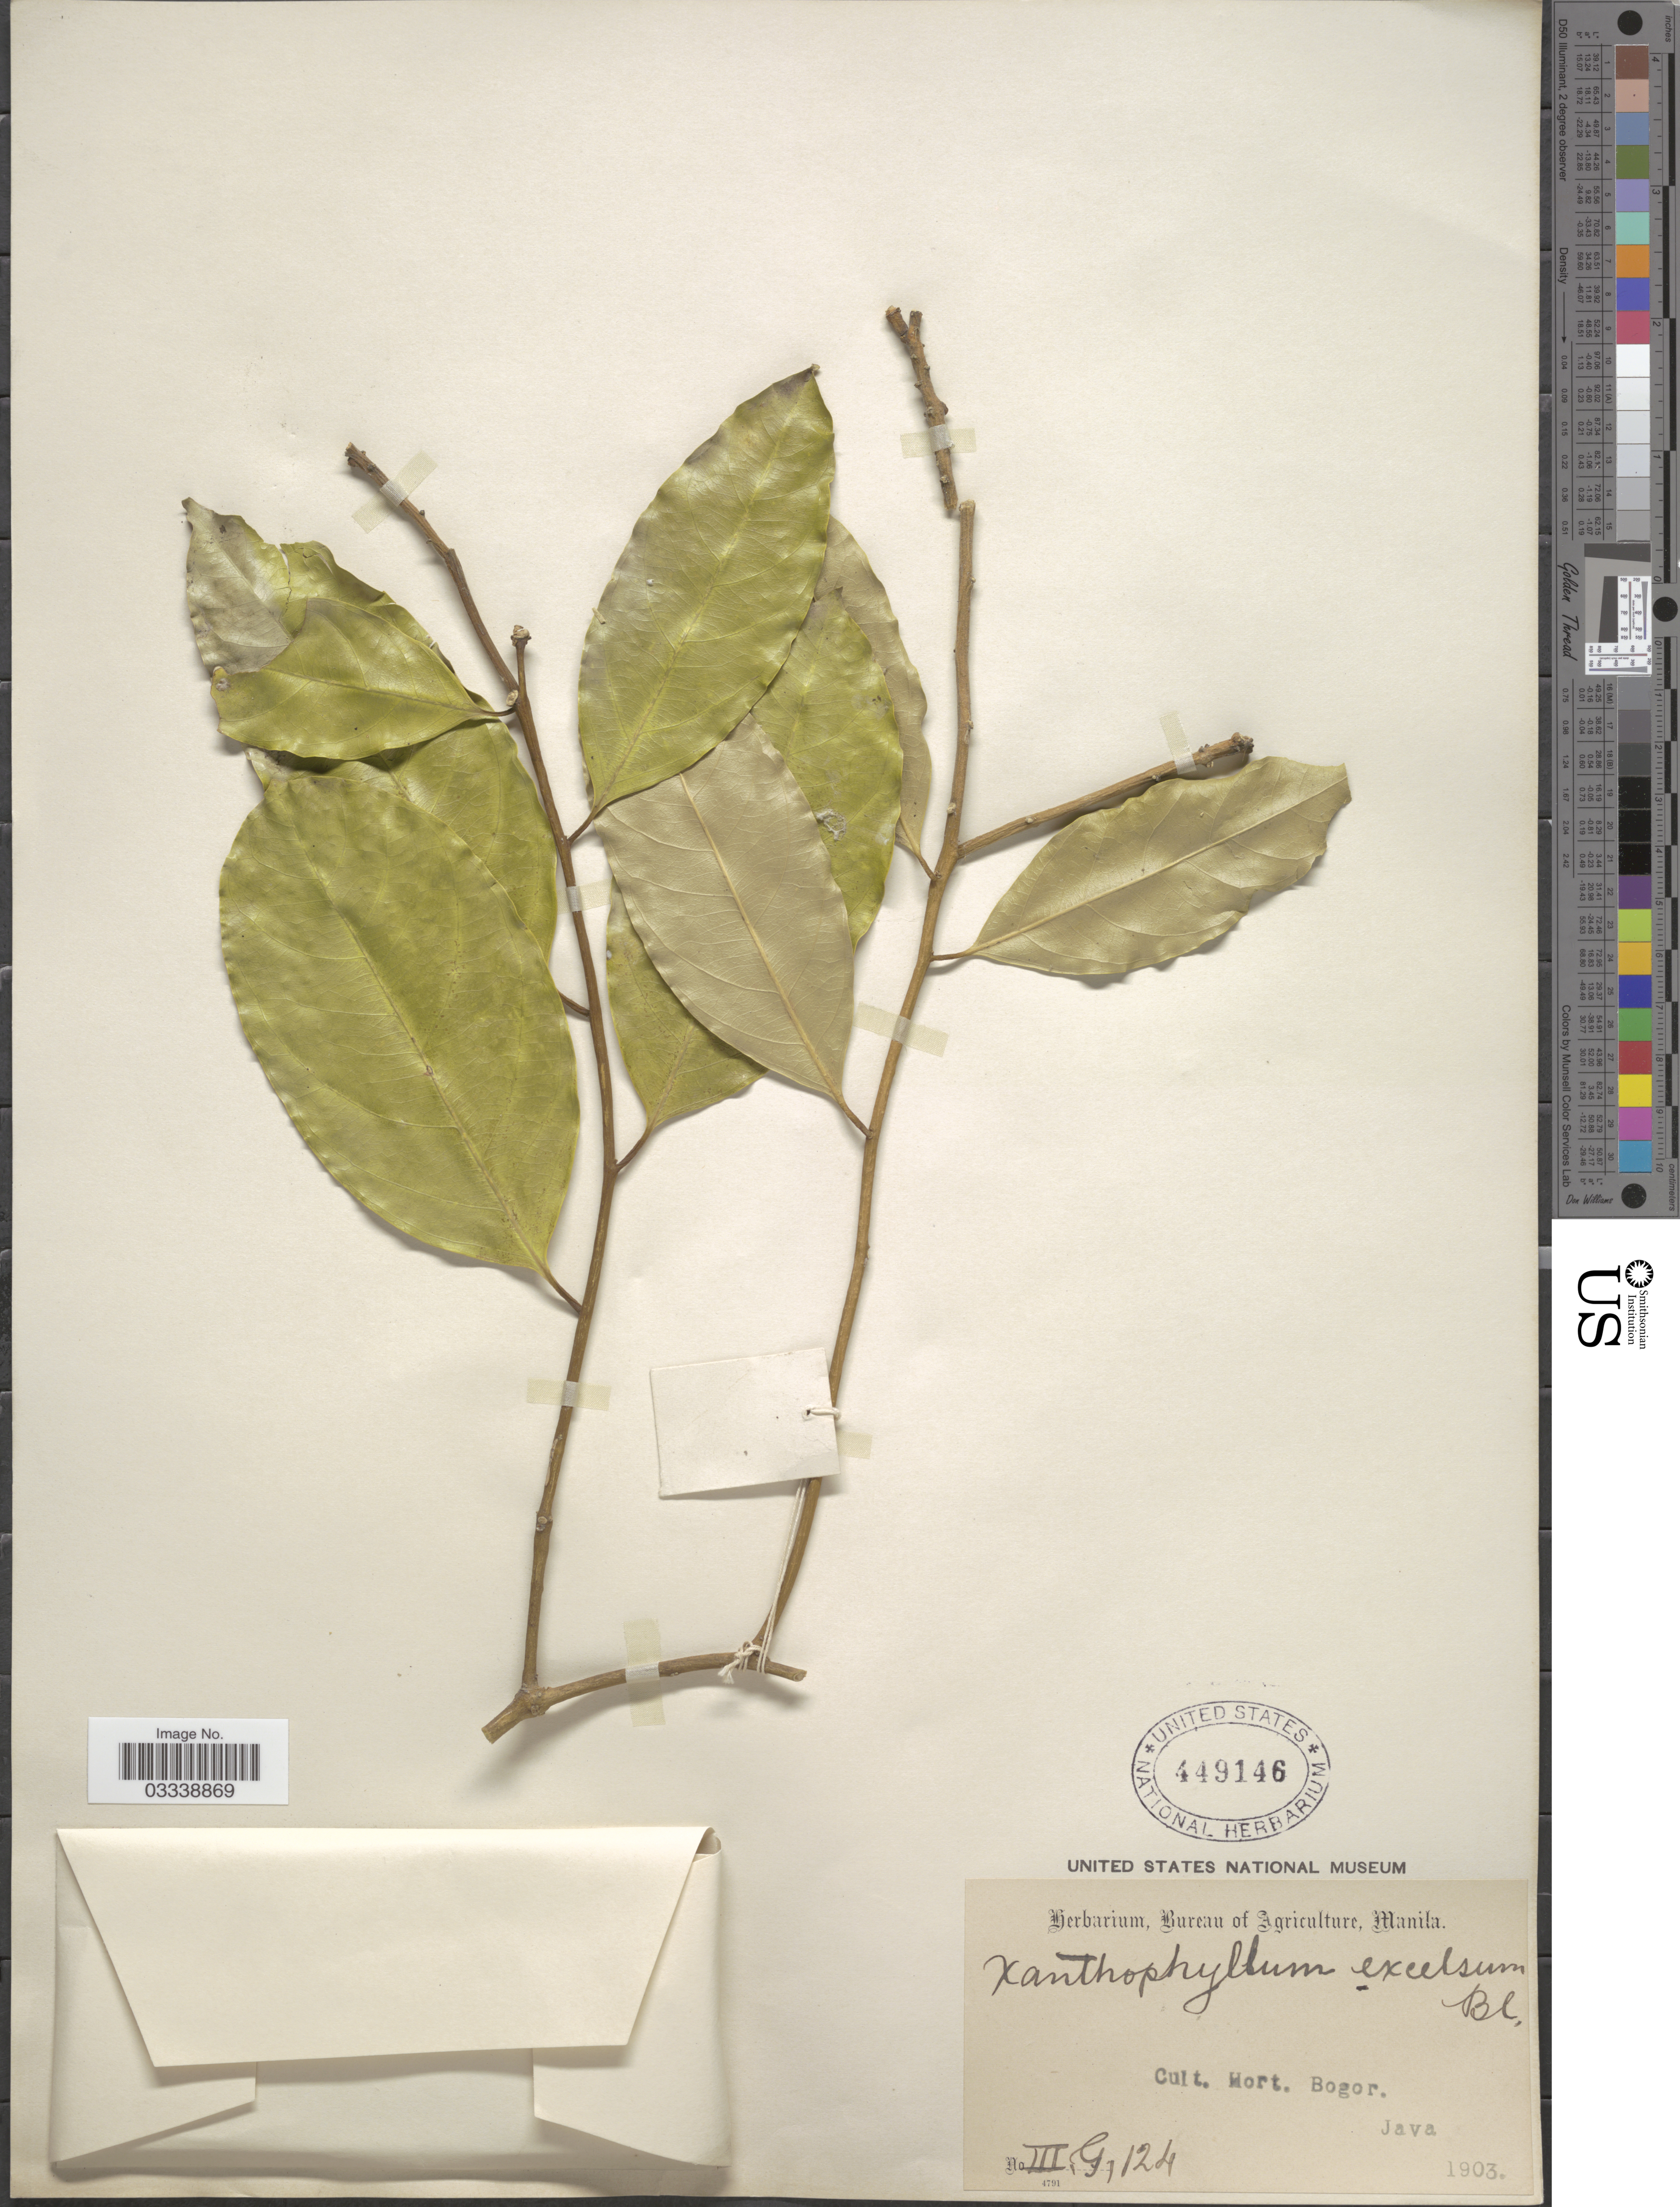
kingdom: Plantae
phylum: Tracheophyta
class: Magnoliopsida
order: Fabales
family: Polygalaceae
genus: Xanthophyllum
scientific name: Xanthophyllum flavescens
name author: Roxb.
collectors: ex Herb. Bur. Agric. Manila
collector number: III, G, 124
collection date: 1903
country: Indonesia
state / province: Java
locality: Cult. Hort. Bogor. Java.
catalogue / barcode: US 449146